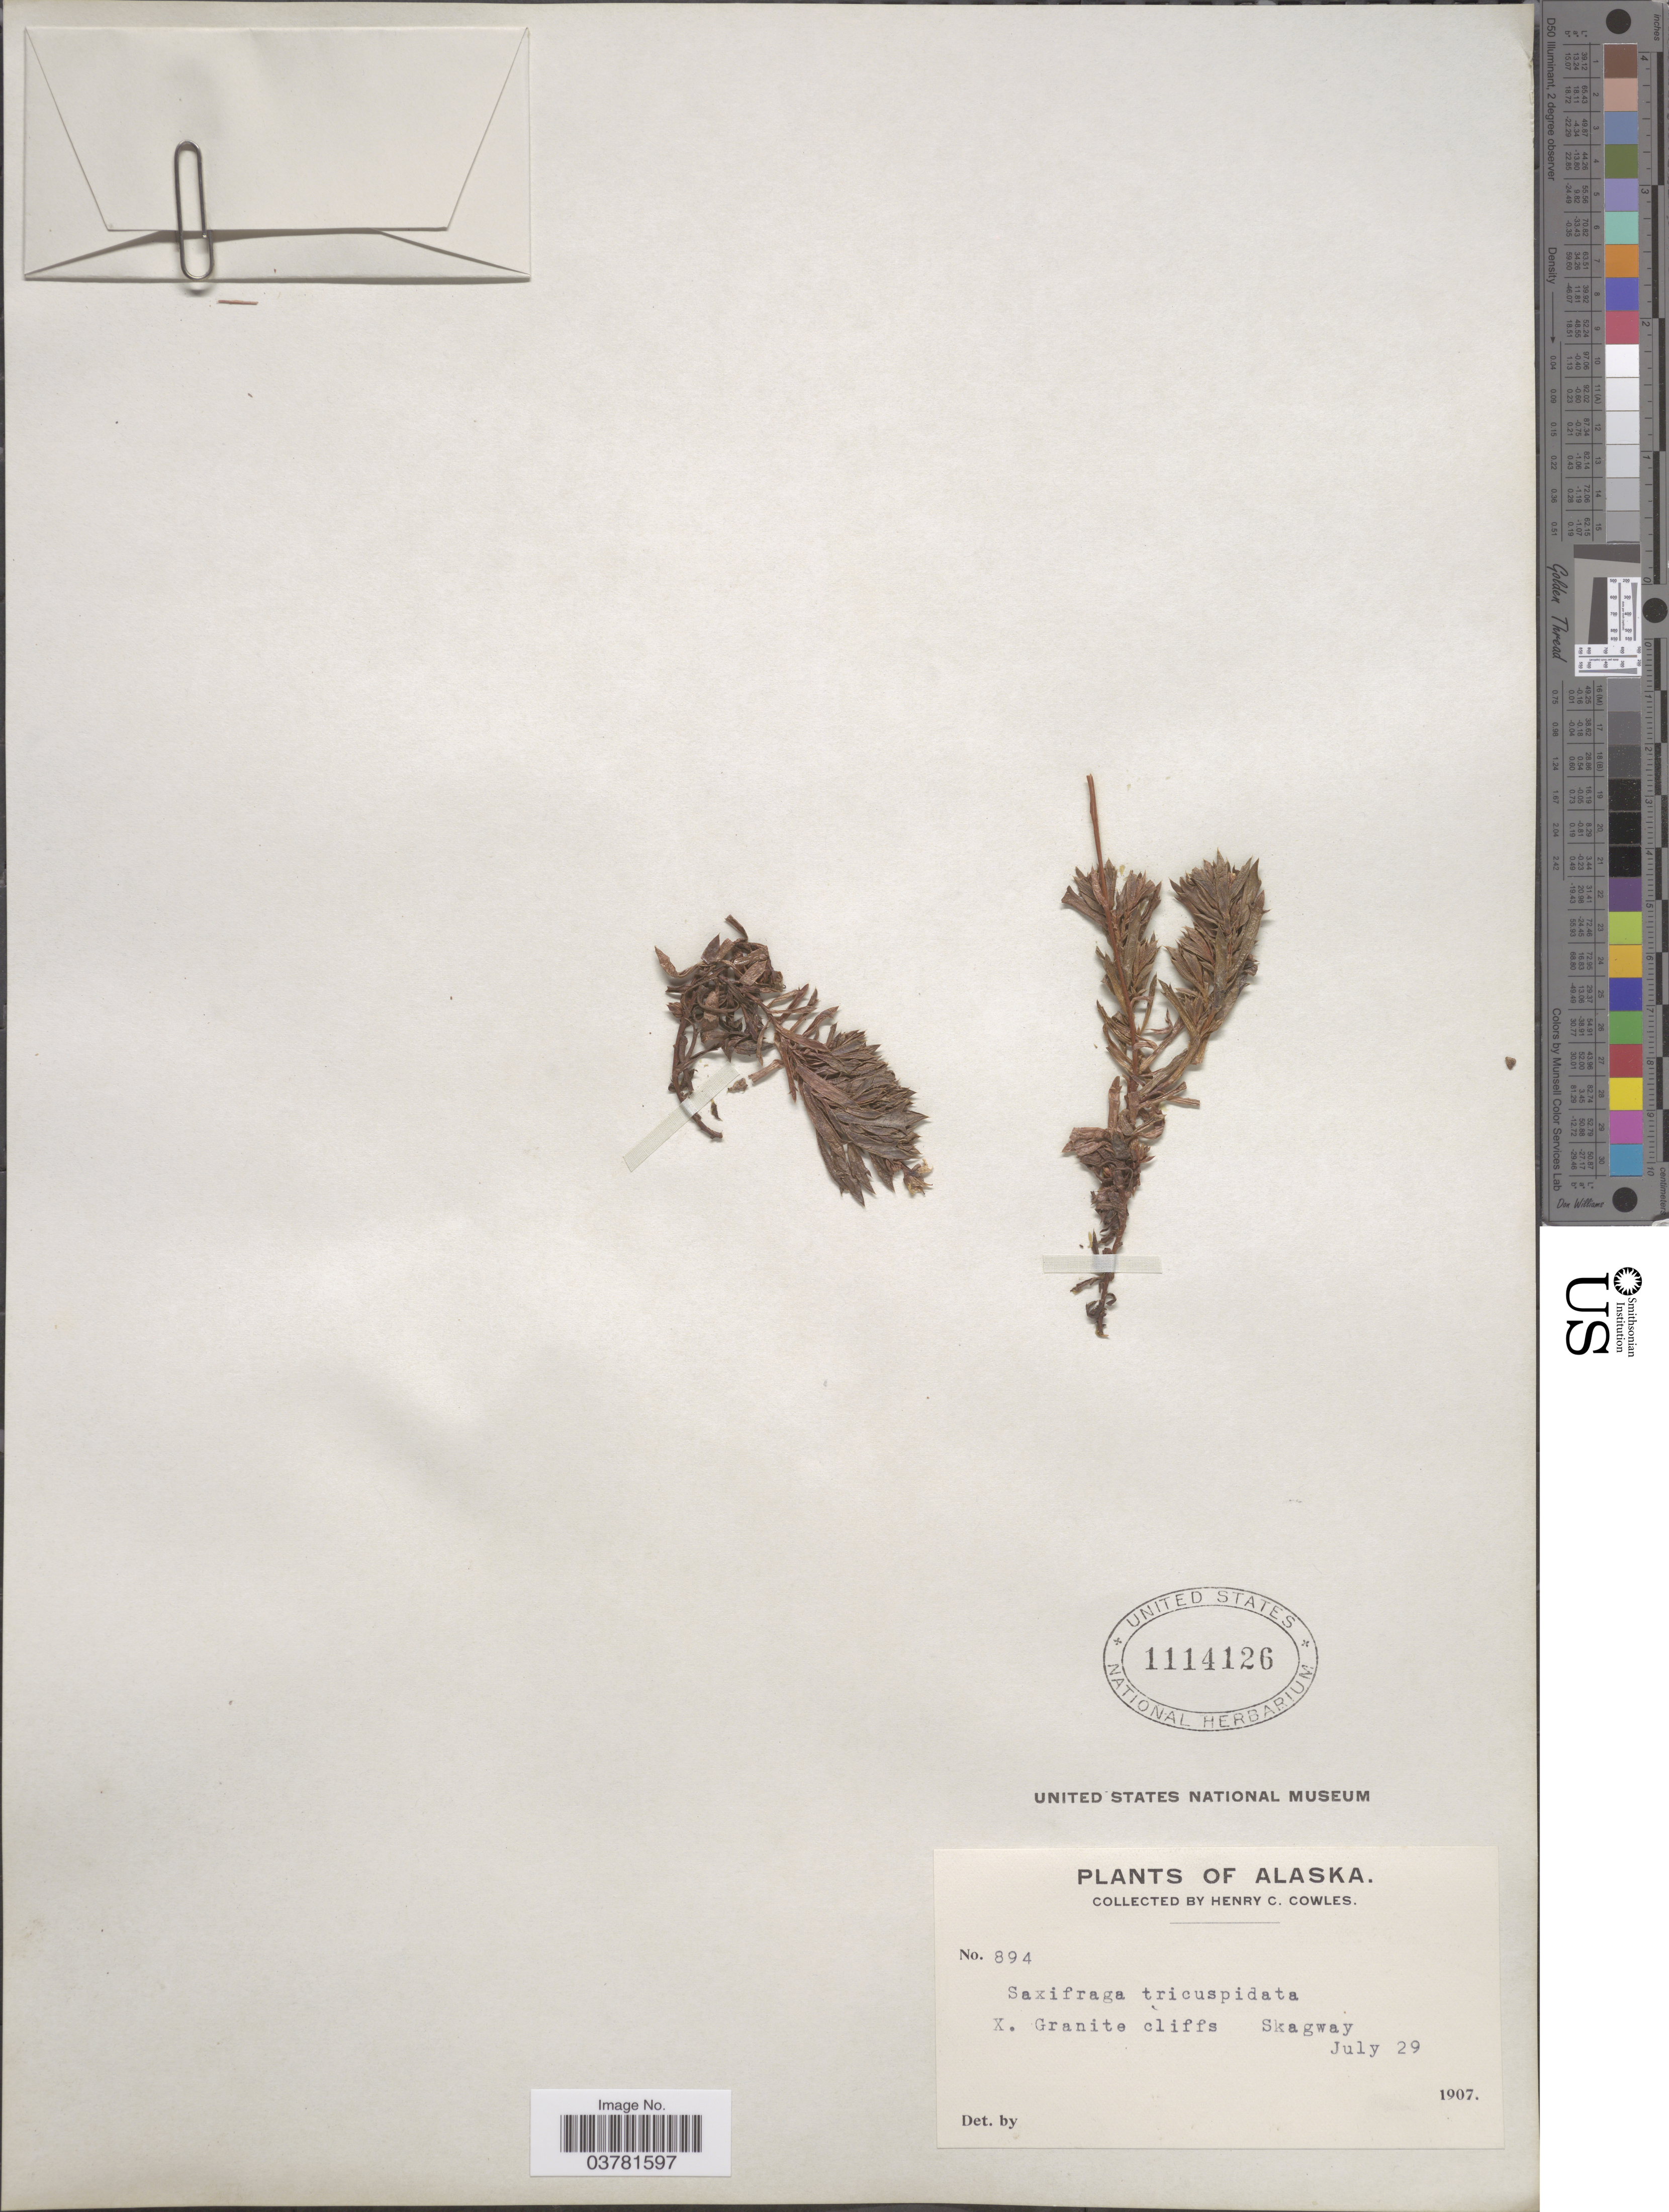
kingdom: Plantae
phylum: Tracheophyta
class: Magnoliopsida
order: Saxifragales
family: Saxifragaceae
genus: Saxifraga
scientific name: Saxifraga tricuspidata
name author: Rottb.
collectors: H. Cowles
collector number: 894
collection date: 1907-07-29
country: United States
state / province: Alaska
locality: Granite cliffs, Skagway.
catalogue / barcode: US 1114126